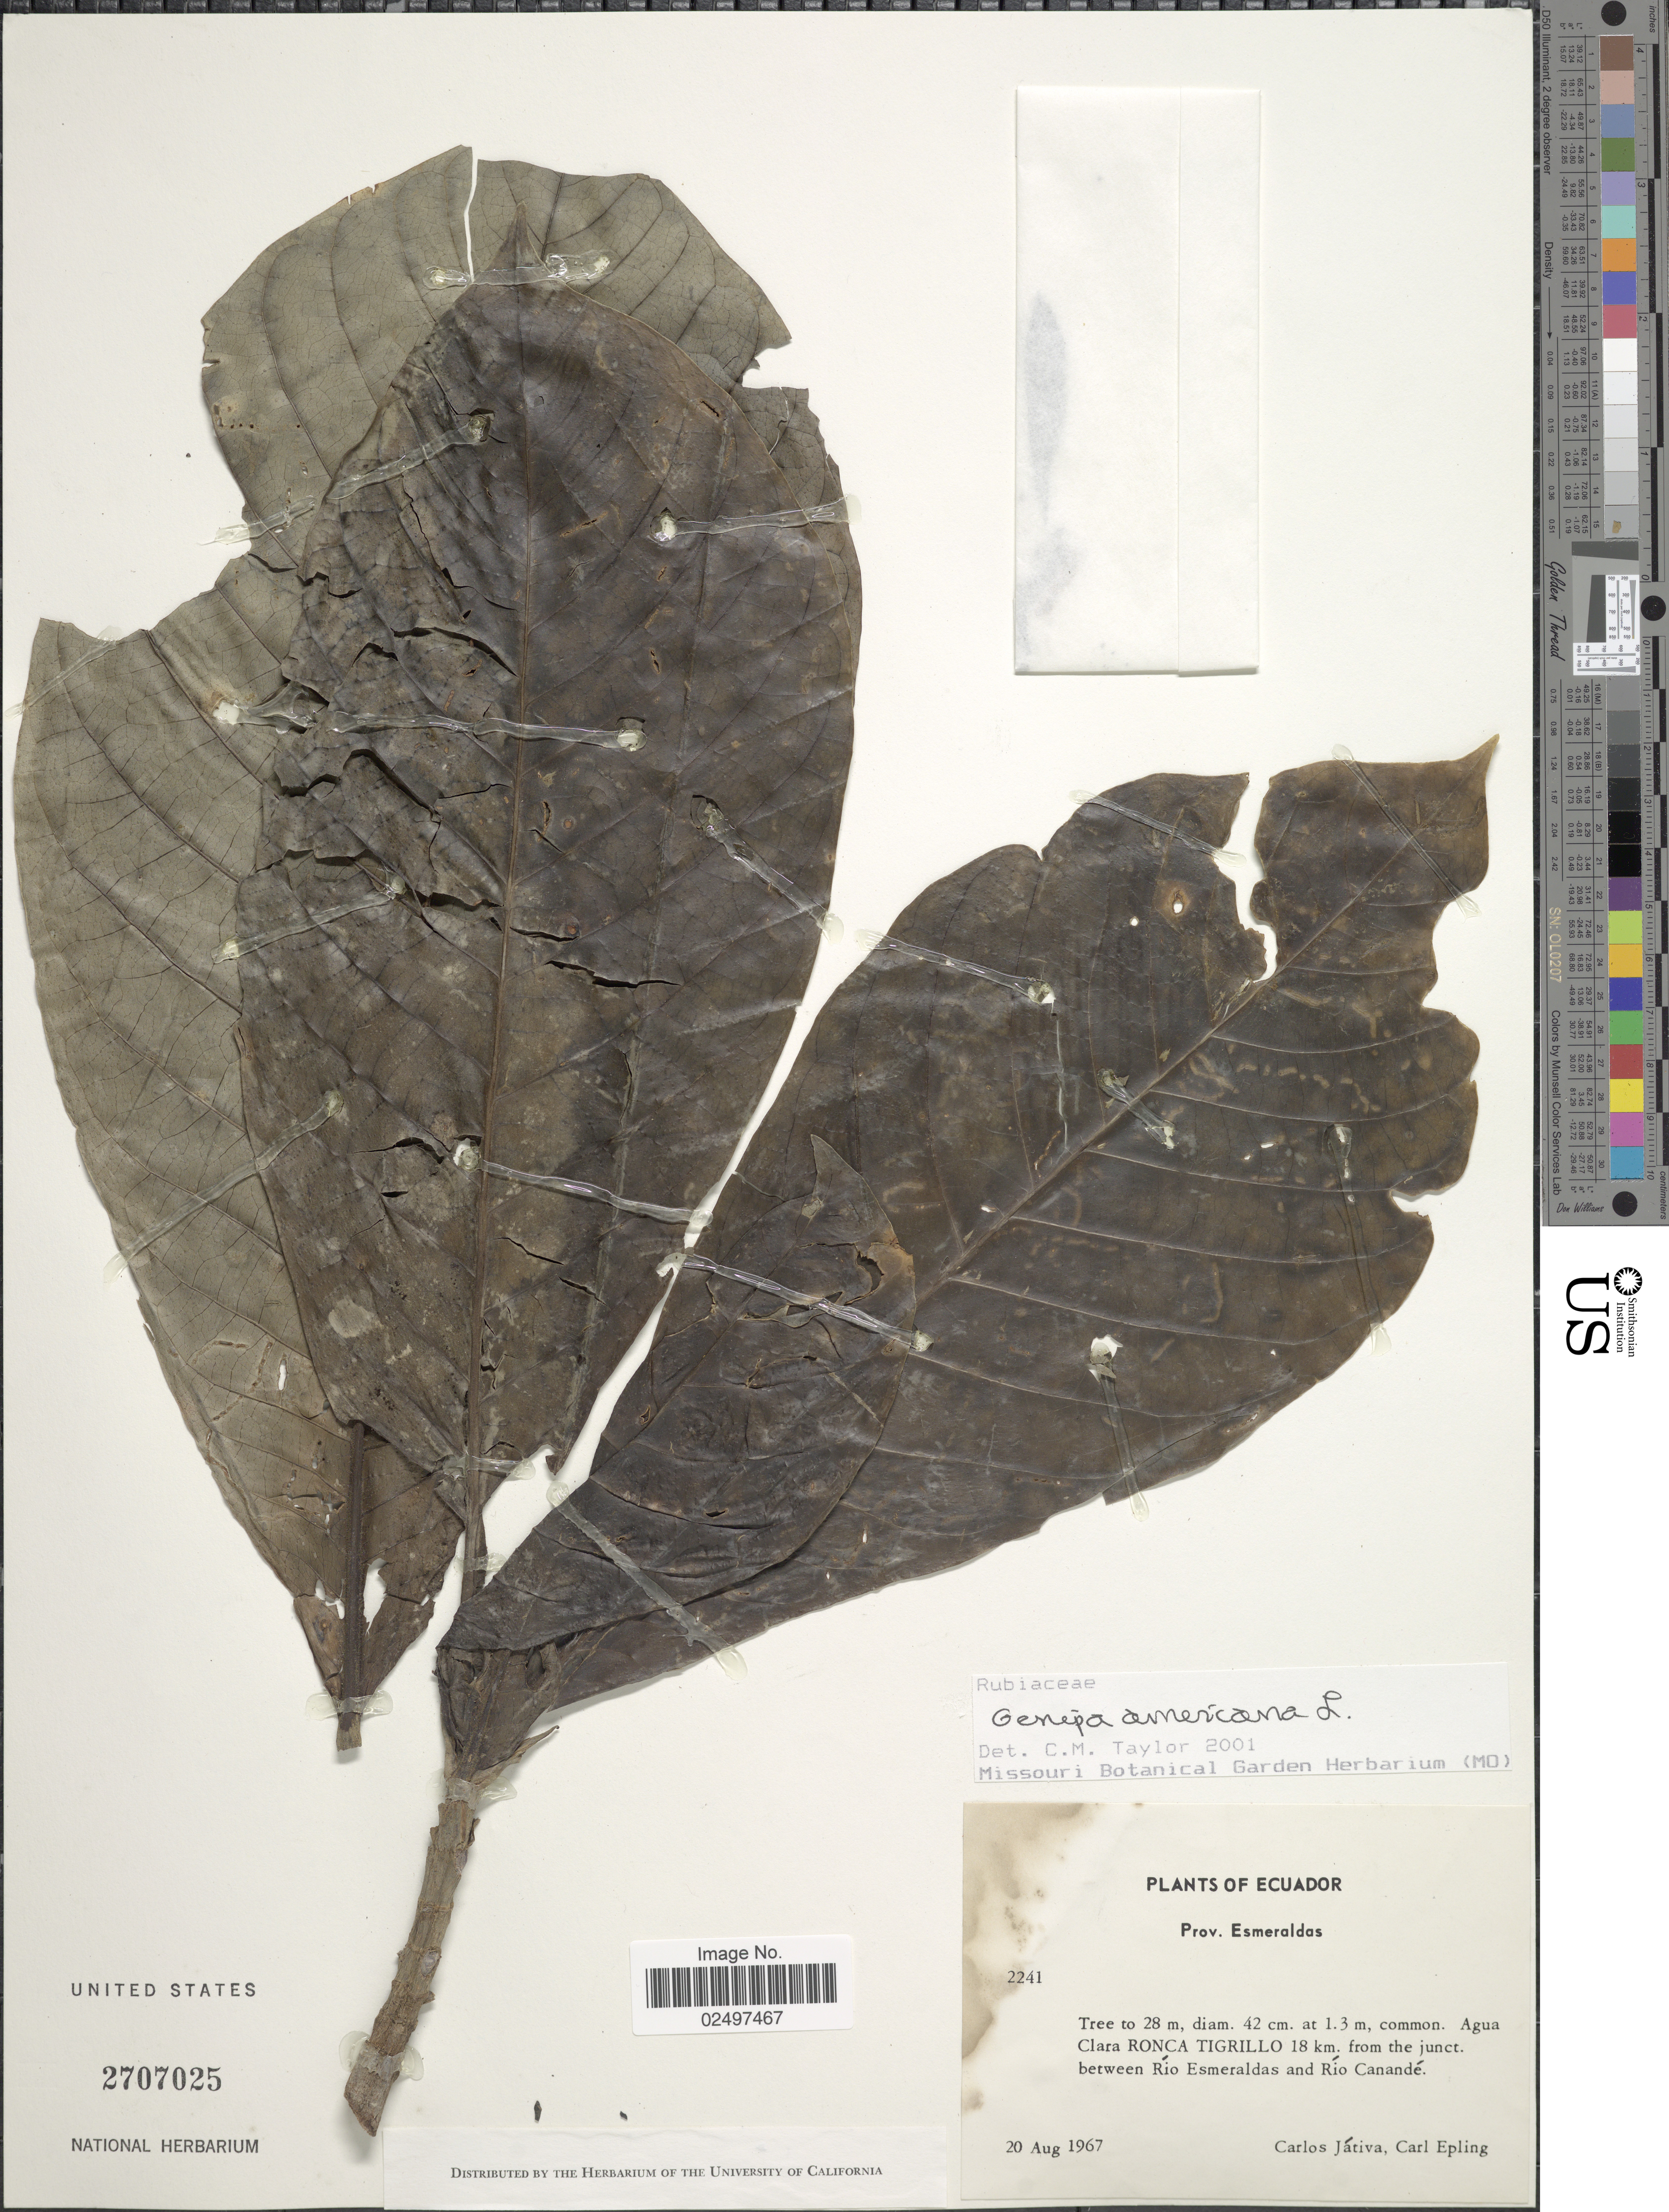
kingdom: Plantae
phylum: Tracheophyta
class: Magnoliopsida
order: Gentianales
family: Rubiaceae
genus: Genipa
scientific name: Genipa americana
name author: L.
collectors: C. D. Játiva & C. C. Epling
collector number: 2241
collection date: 1967-08-20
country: Ecuador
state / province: Esmeraldas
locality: Prov. Esmeraldas. Agua Clara Ronca Tigrillo 18 km. from the junct. between Rio Esmeraldas and Rio Canande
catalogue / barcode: US 2707025